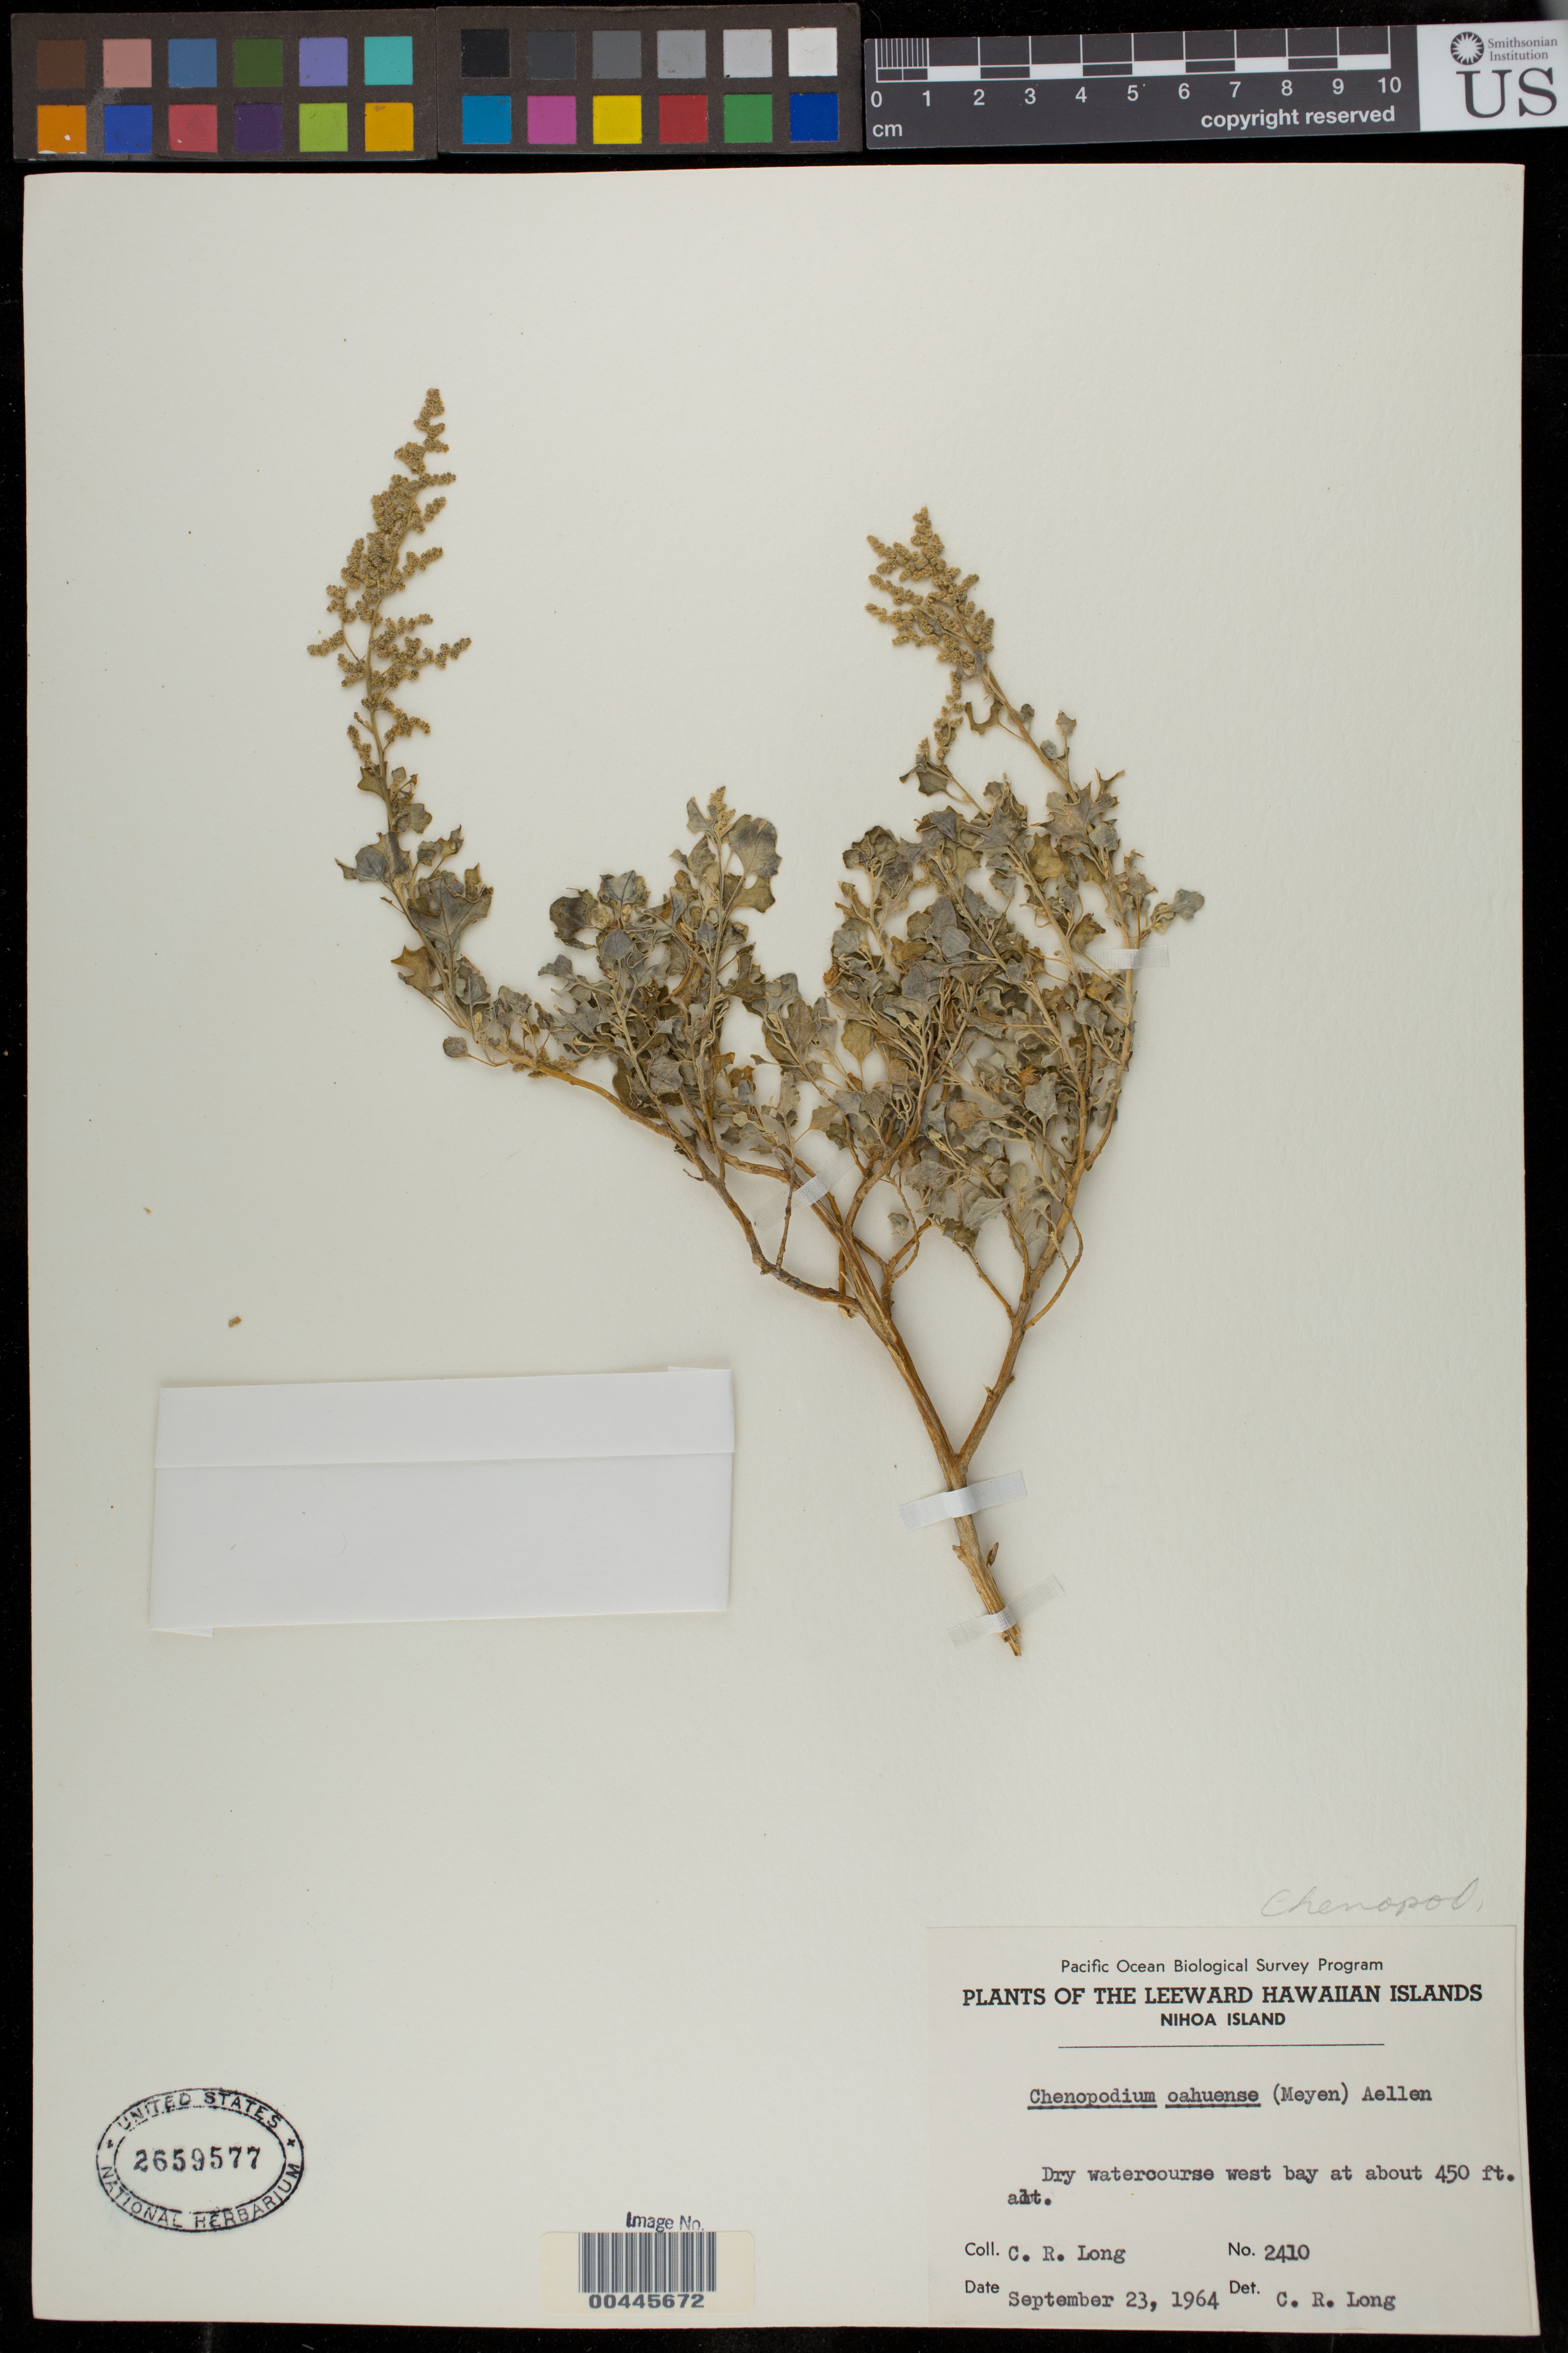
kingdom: Plantae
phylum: Tracheophyta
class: Magnoliopsida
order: Caryophyllales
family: Amaranthaceae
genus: Chenopodium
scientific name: Chenopodium oahuense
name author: (Meyen) Aellen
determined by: Long, C. R.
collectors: C. Long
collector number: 2410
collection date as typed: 23 Sep 1964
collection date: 1964-09-23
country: United States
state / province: Hawaii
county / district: Honolulu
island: Nihoa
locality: W bay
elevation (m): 137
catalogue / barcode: US 2659577